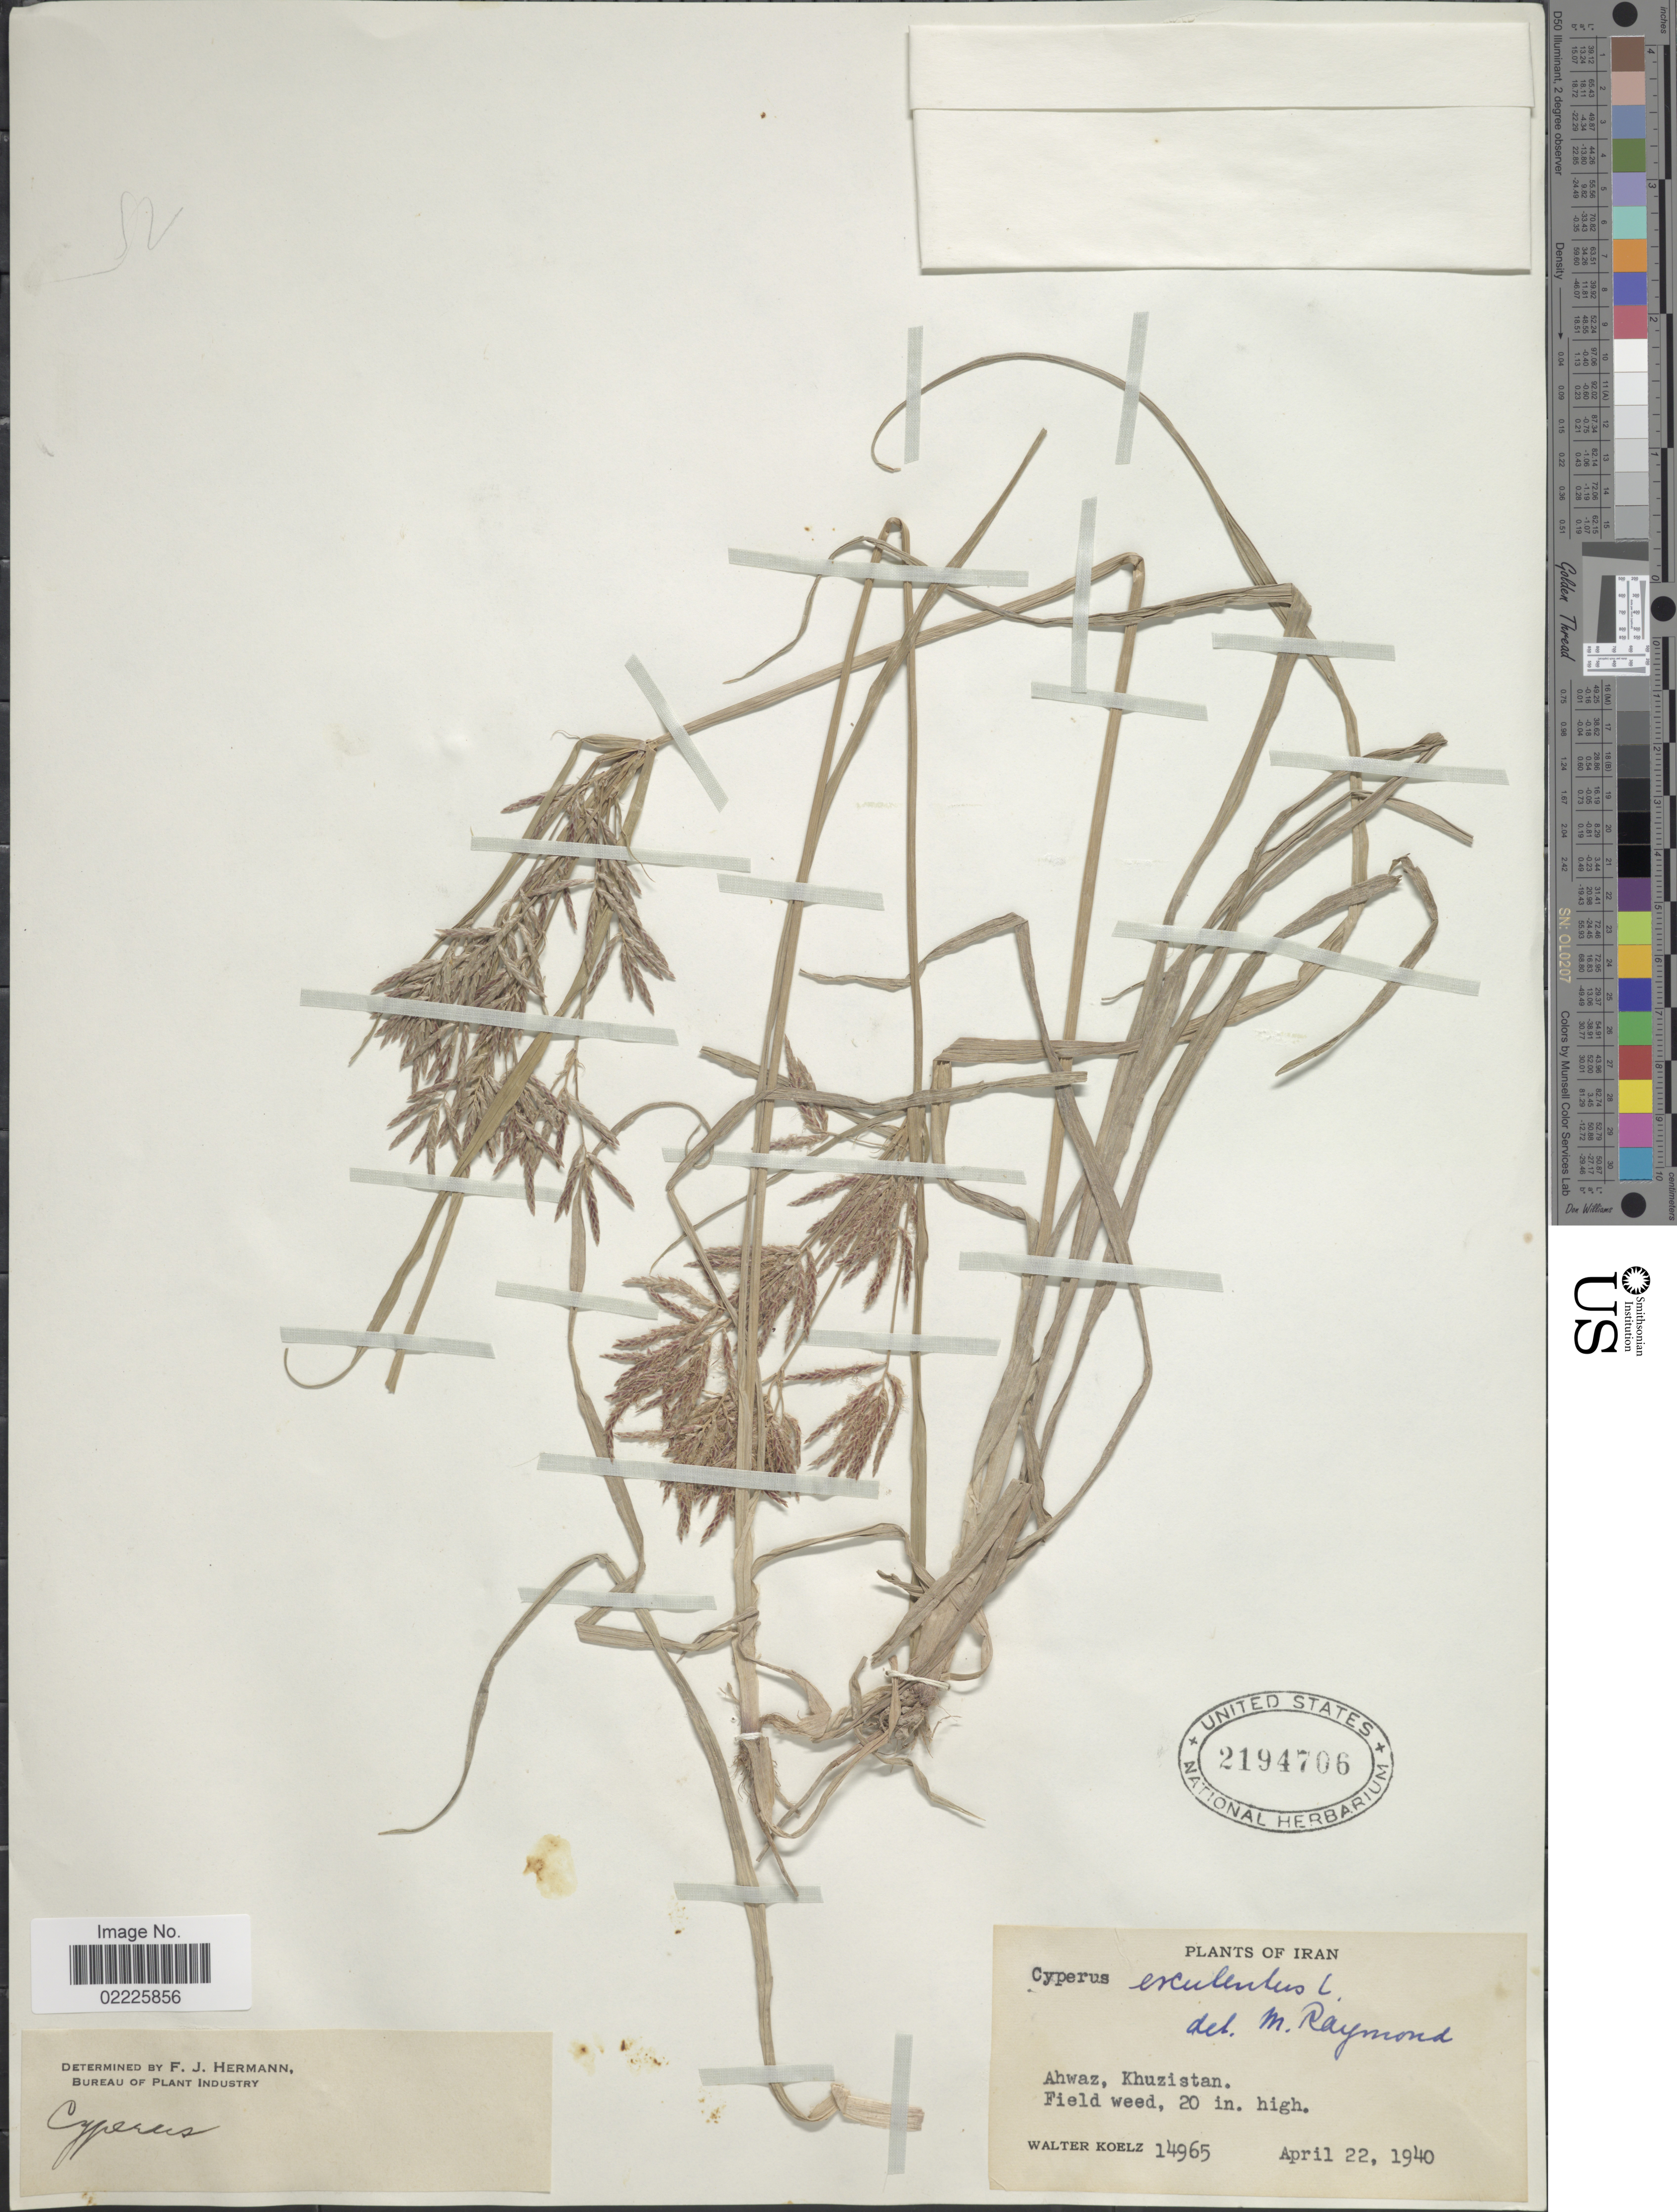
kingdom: Plantae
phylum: Tracheophyta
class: Liliopsida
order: Poales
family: Cyperaceae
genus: Cyperus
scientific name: Cyperus esculentus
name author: L.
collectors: W. N. Koelz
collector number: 14965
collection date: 1940-04-22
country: Iran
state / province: Khuzestan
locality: Ahwaz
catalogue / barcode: US 2194706